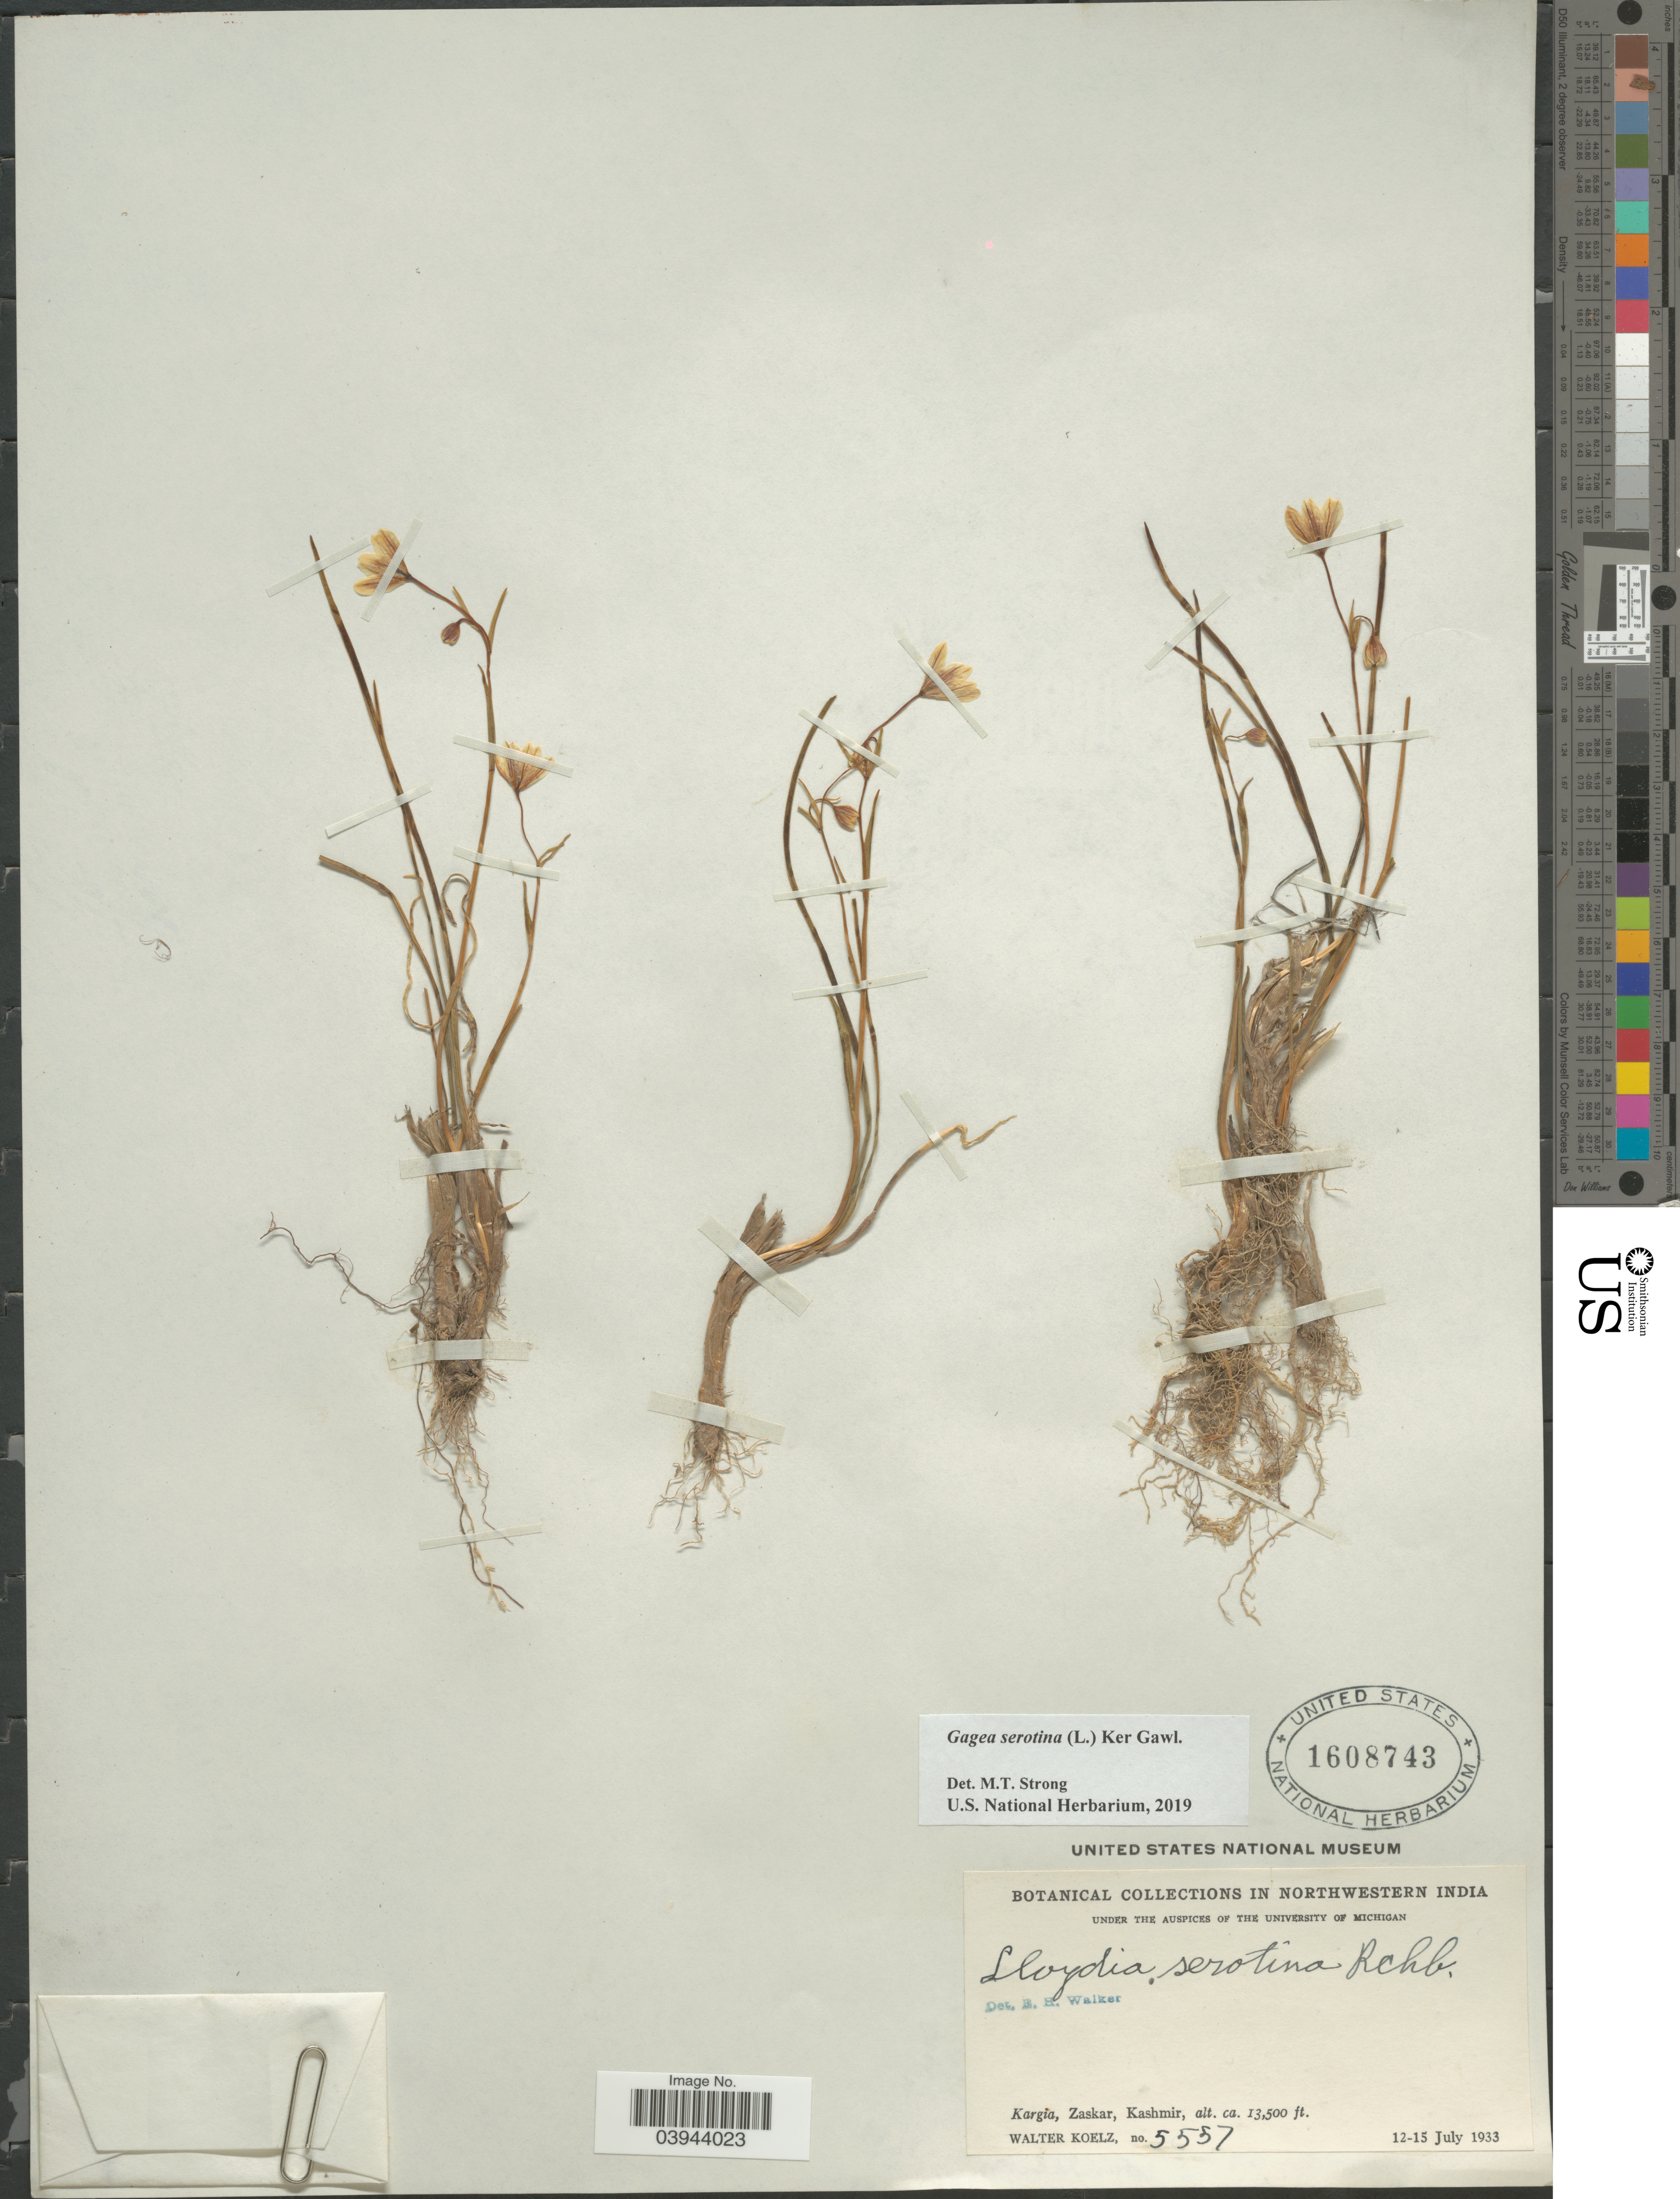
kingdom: Plantae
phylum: Tracheophyta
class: Liliopsida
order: Liliales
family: Liliaceae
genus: Gagea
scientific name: Gagea serotina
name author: (L.) Ker Gawl.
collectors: W. N. Koelz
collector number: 5557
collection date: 1933-07-12/1933-07-15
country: India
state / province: Jammu and Kashmir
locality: Northwestern India. Kargia, Zaskar, Kashmir.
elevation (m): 4115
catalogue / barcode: US 1608743